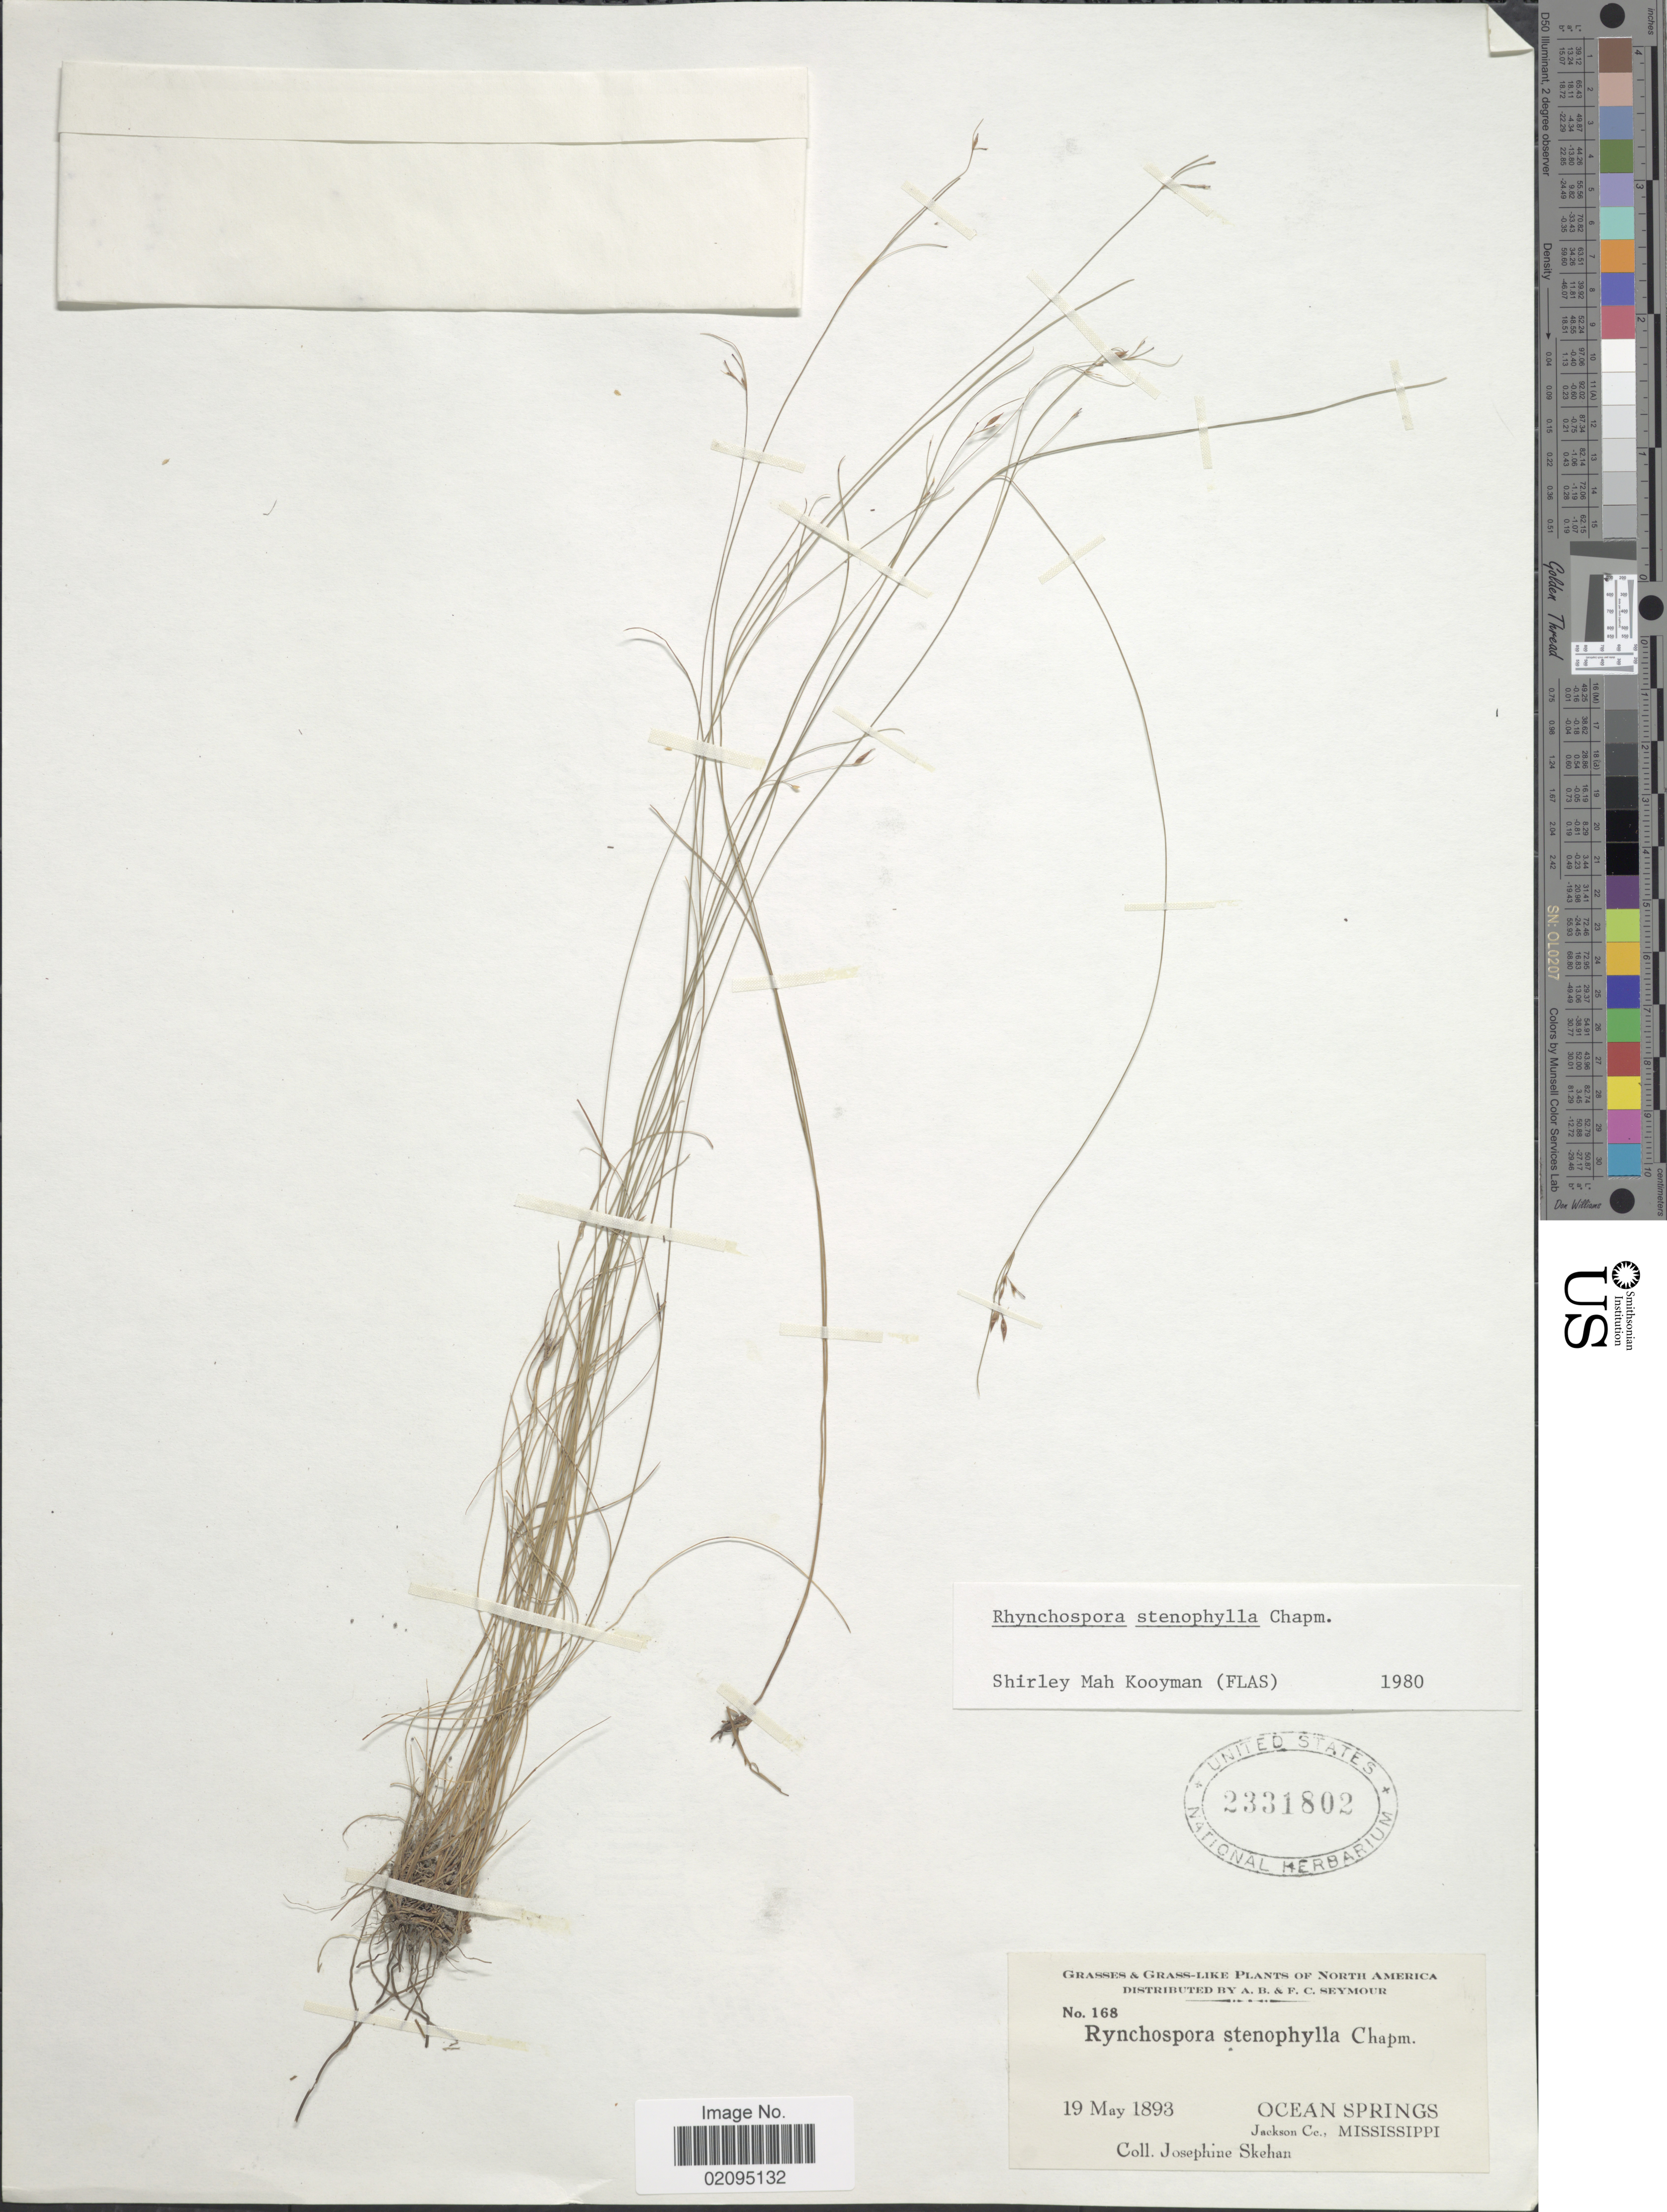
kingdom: Plantae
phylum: Tracheophyta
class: Liliopsida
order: Poales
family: Cyperaceae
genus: Rhynchospora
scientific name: Rhynchospora stenophylla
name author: Chapm.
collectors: J. Skehan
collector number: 168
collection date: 1893-05-19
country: United States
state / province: Mississippi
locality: Ocean Springs, Jackson Co.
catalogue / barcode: US 2331802